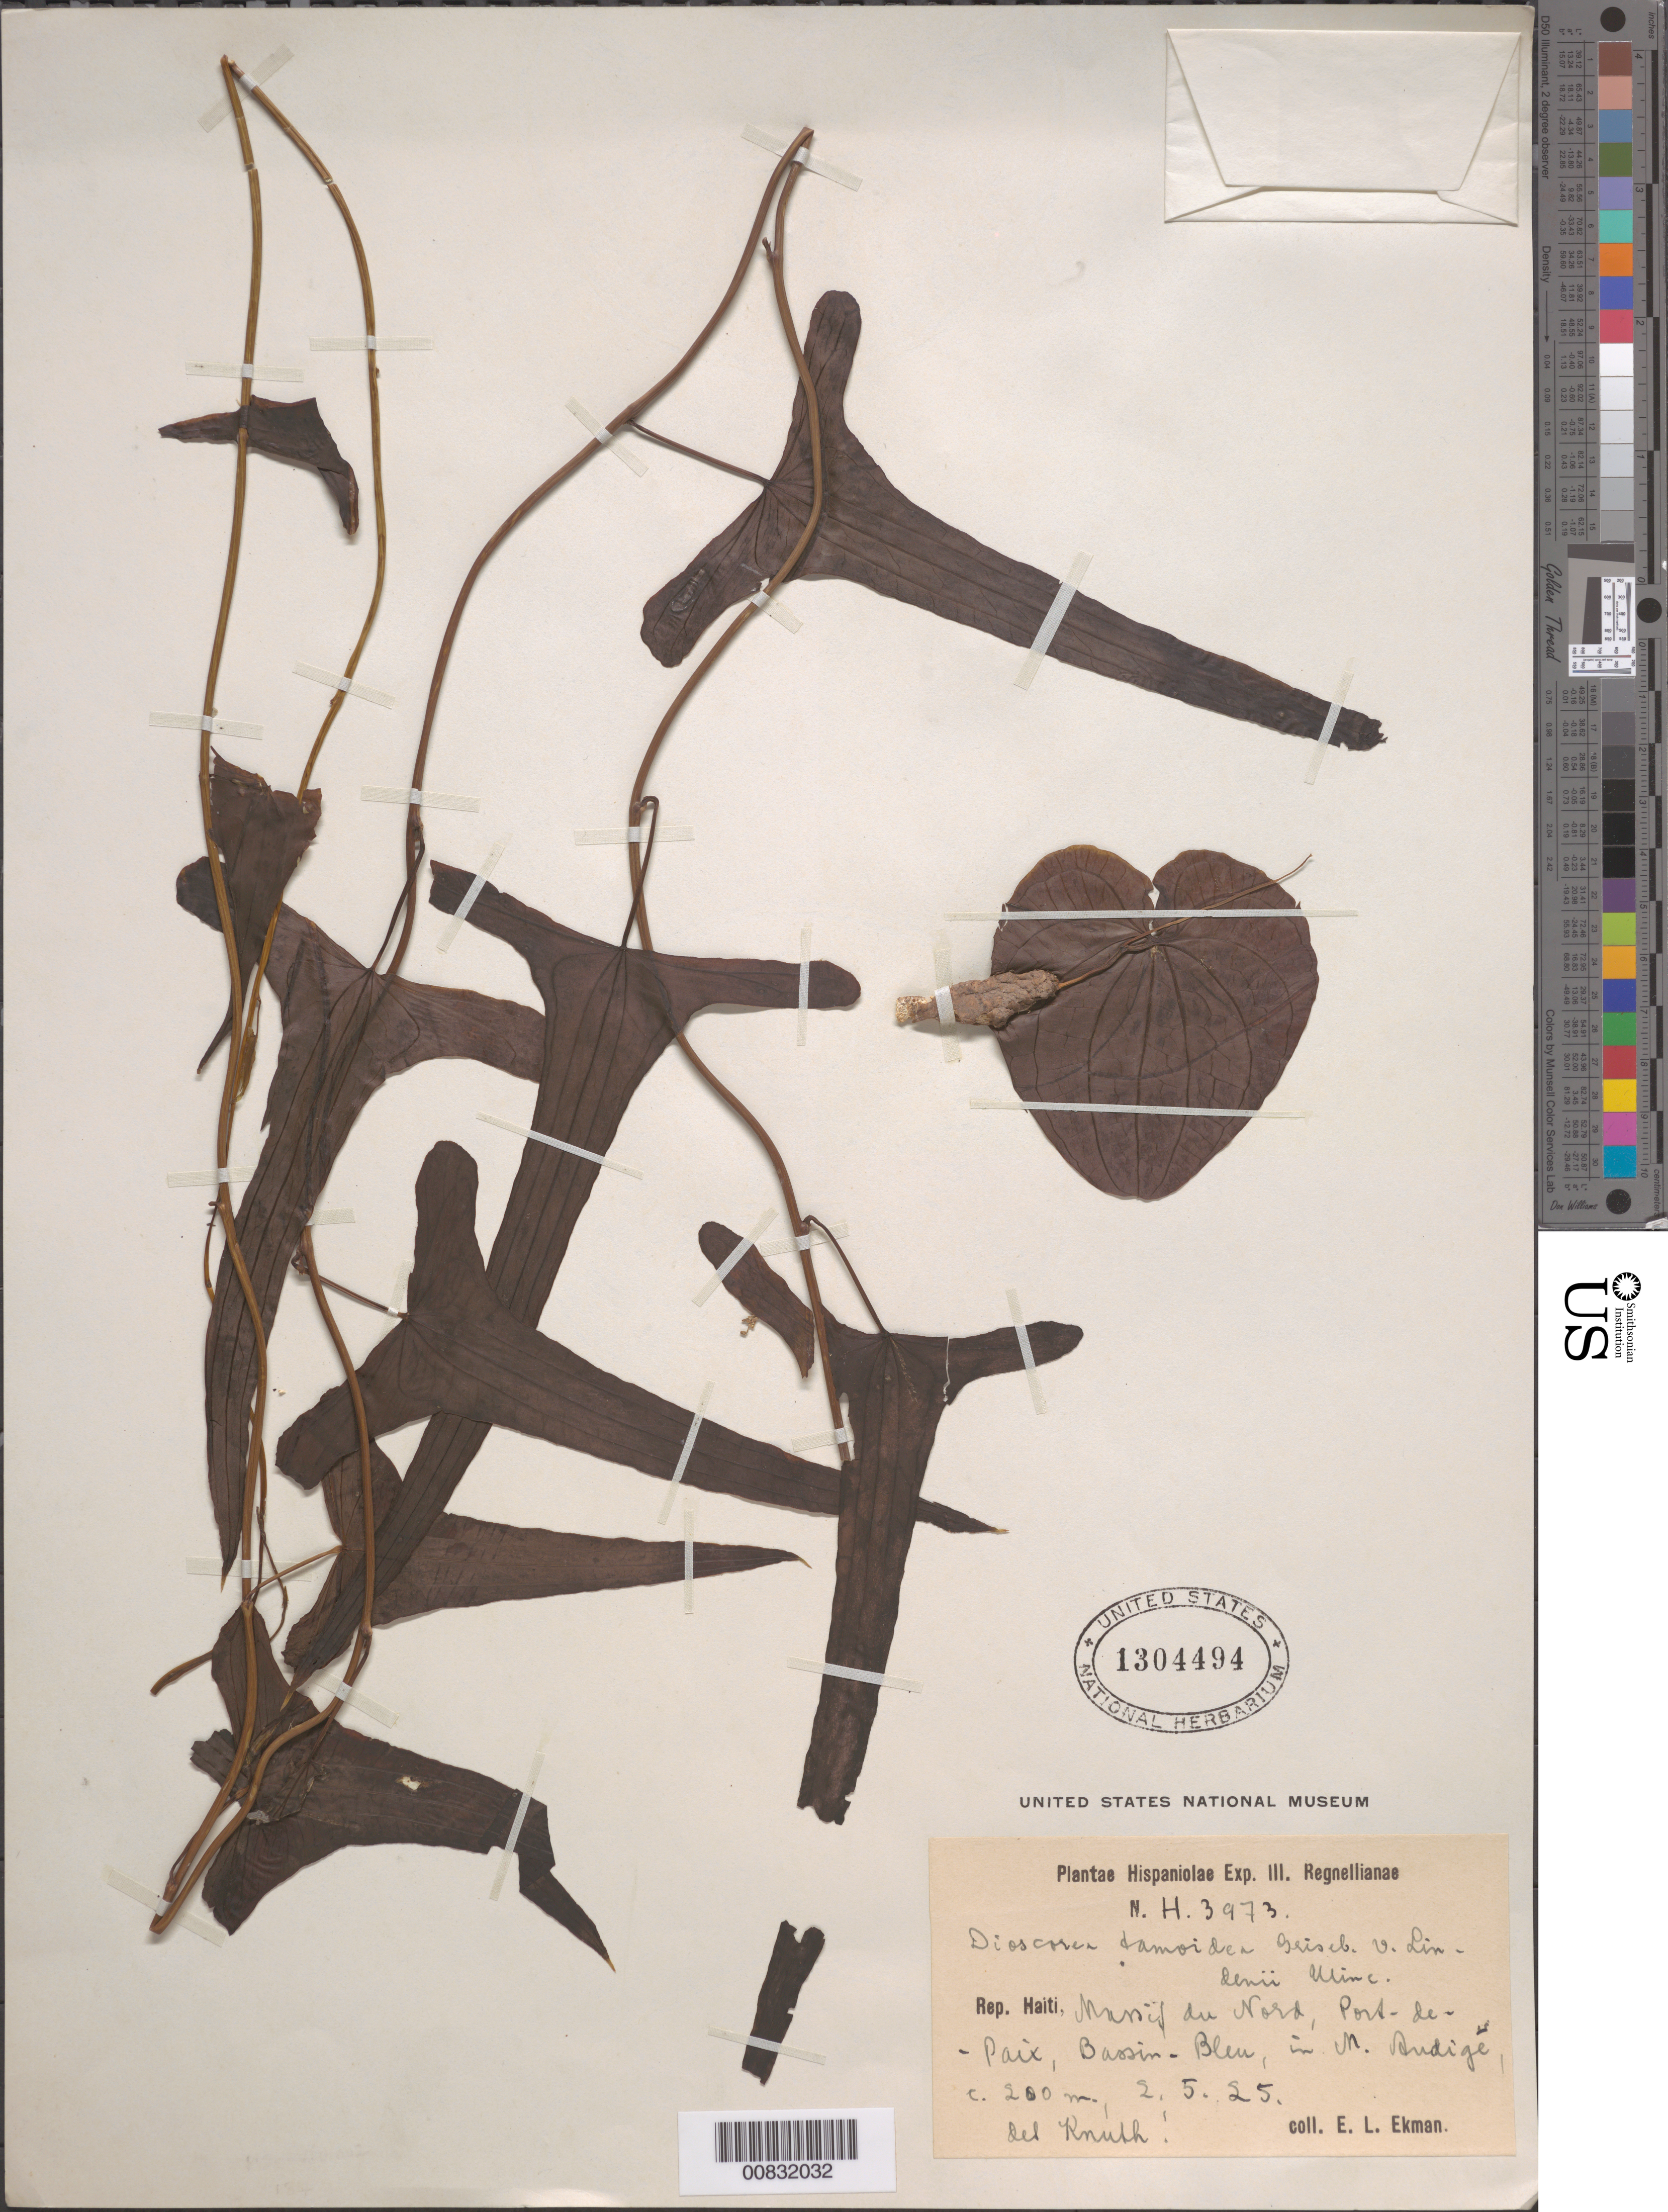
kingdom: Plantae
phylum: Tracheophyta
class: Liliopsida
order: Dioscoreales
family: Dioscoreaceae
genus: Dioscorea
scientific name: Dioscorea tamoidea var. lindenii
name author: Uline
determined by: Knuth, R. G. P.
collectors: E. L. Ekman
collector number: H 3973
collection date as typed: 02 May 1925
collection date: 1925-05-02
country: Haiti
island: Hispaniola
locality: Massif du Nord, Port-de-Paix, Bassin-Bleu, in M. "Audigé".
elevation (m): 200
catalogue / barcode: US 1304494